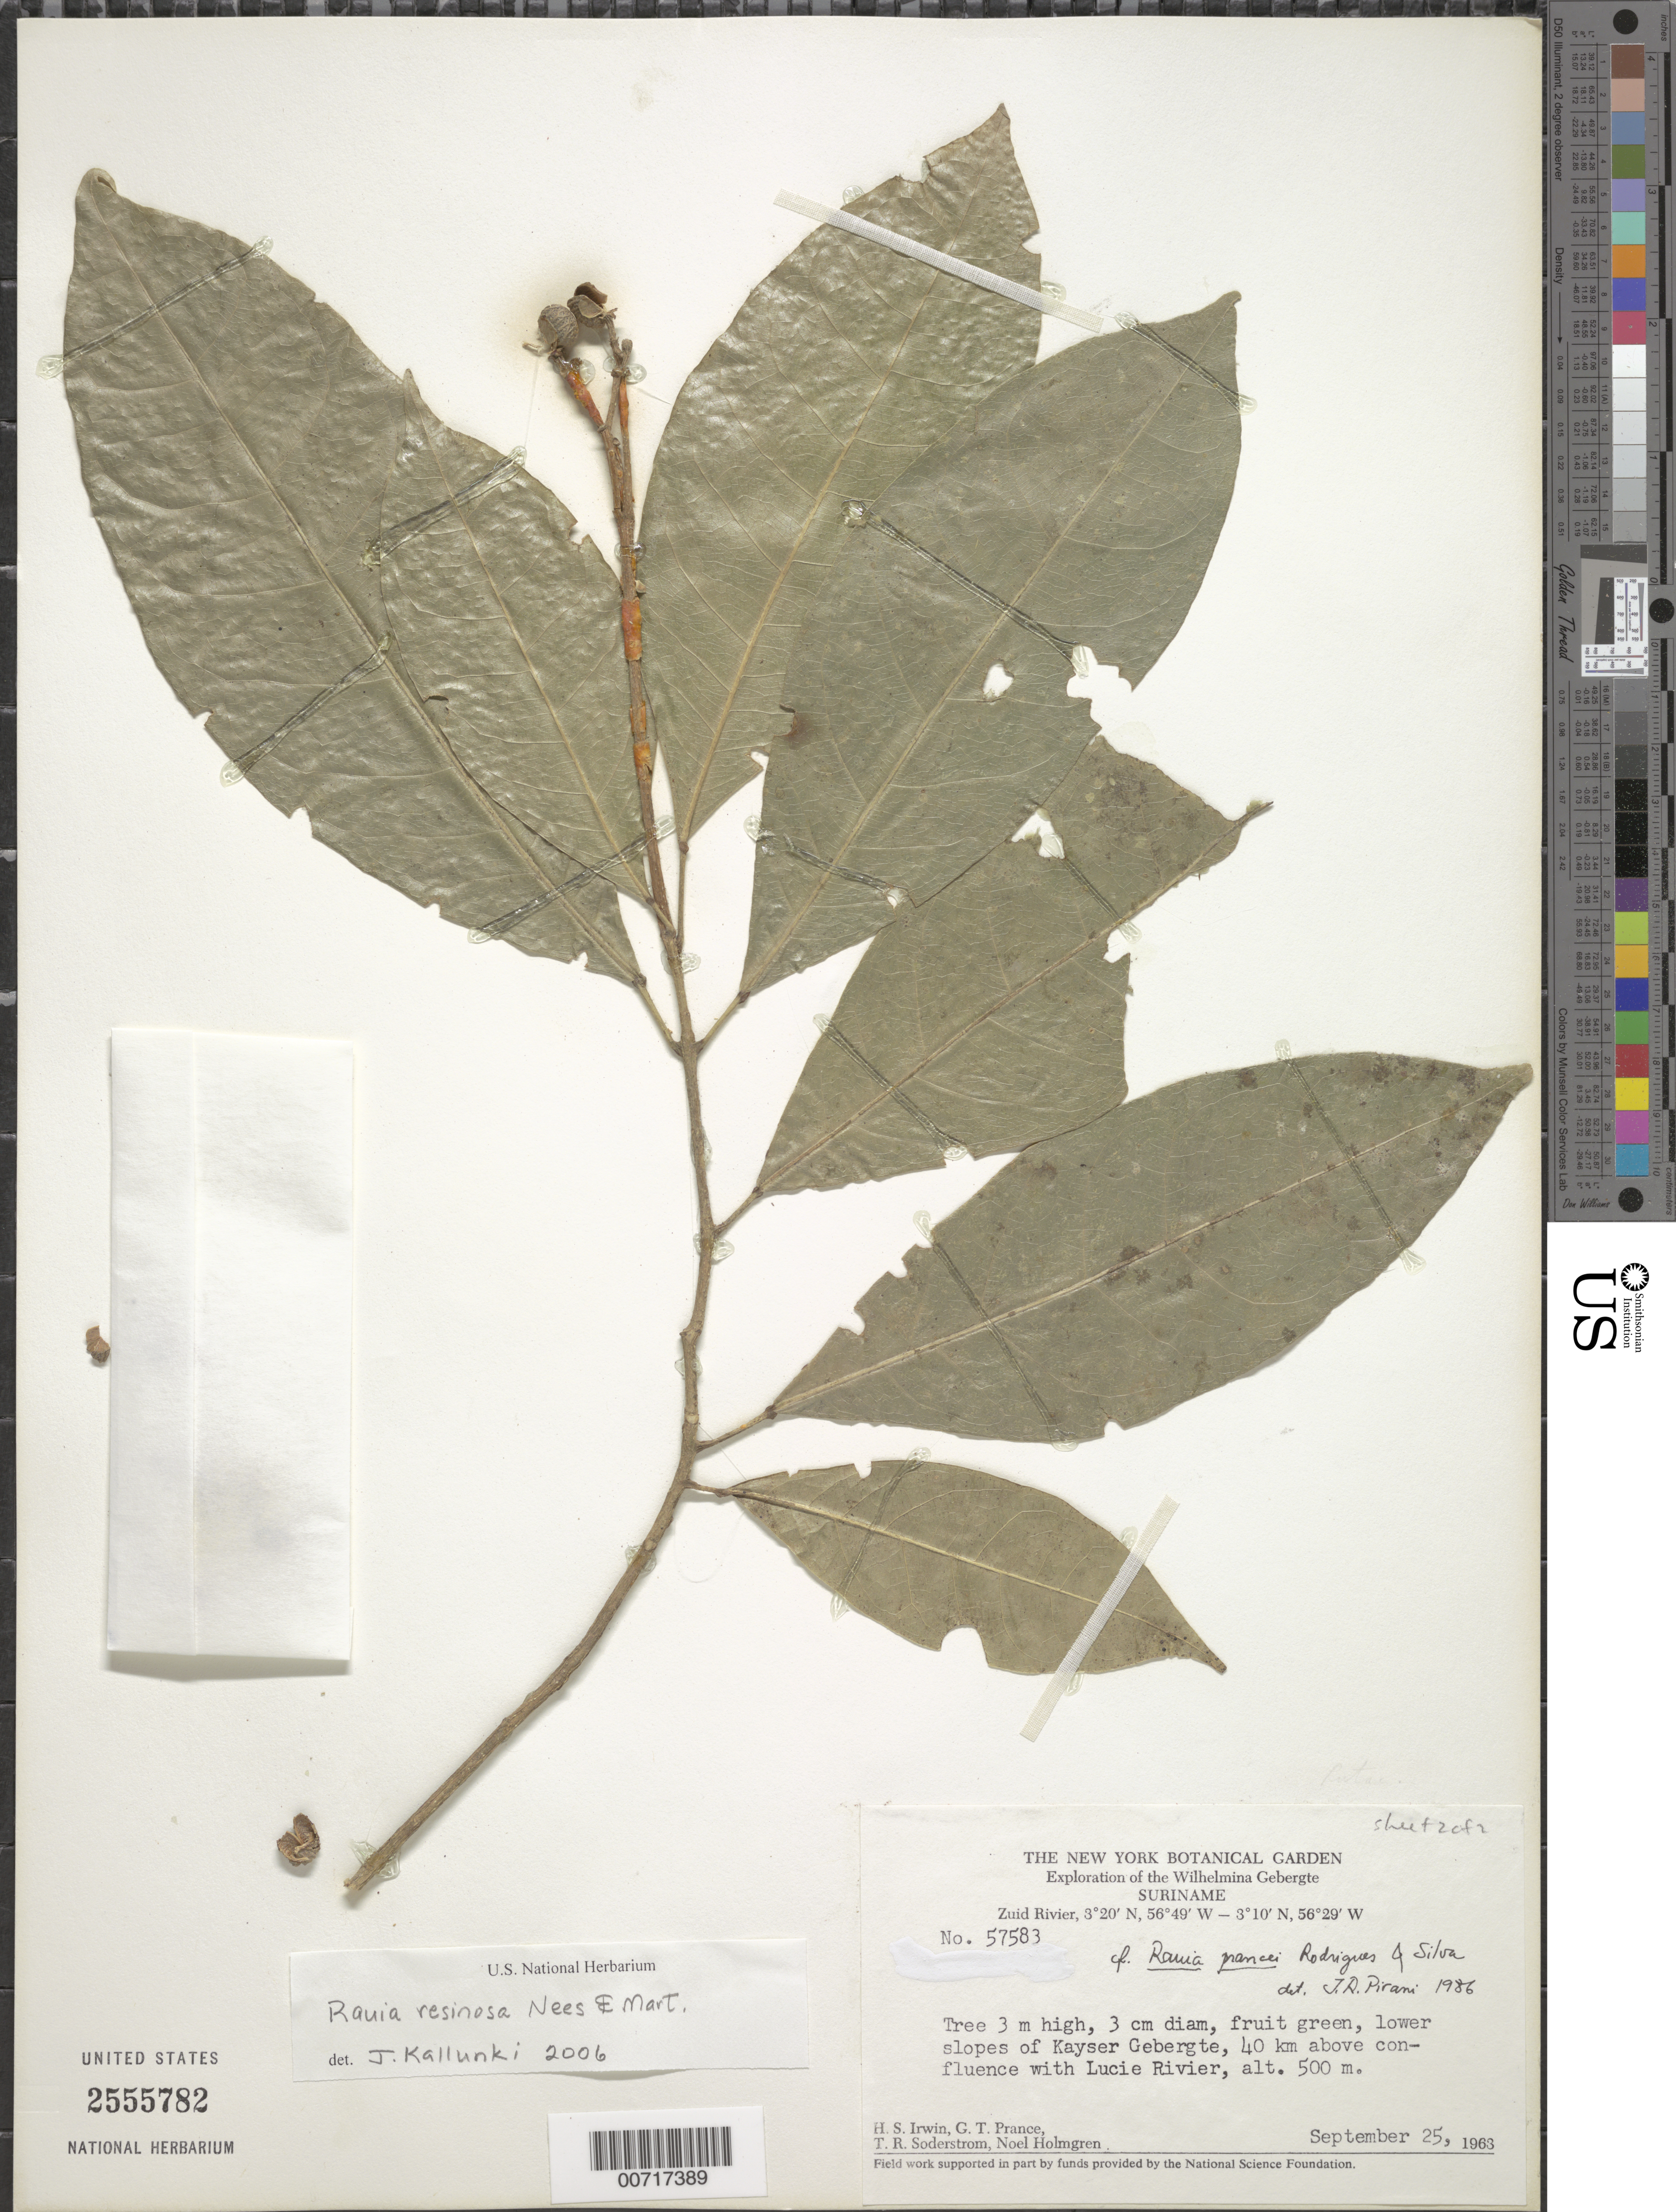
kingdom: Plantae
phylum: Tracheophyta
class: Magnoliopsida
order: Sapindales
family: Rutaceae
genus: Rauia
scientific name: Rauia resinosa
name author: Nees & Mart.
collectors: H. Irwin, G. T. Prance, T. R. Soderstrom & N. H. Holmgren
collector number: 57583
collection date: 1963-09-25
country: Suriname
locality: Wilhelmina Gebergte. Zuid Rivier. Lower slopes of Kayser Gebergte, 40 km above confluence with Lucie Rivier.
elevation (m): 500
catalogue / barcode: US 2555782